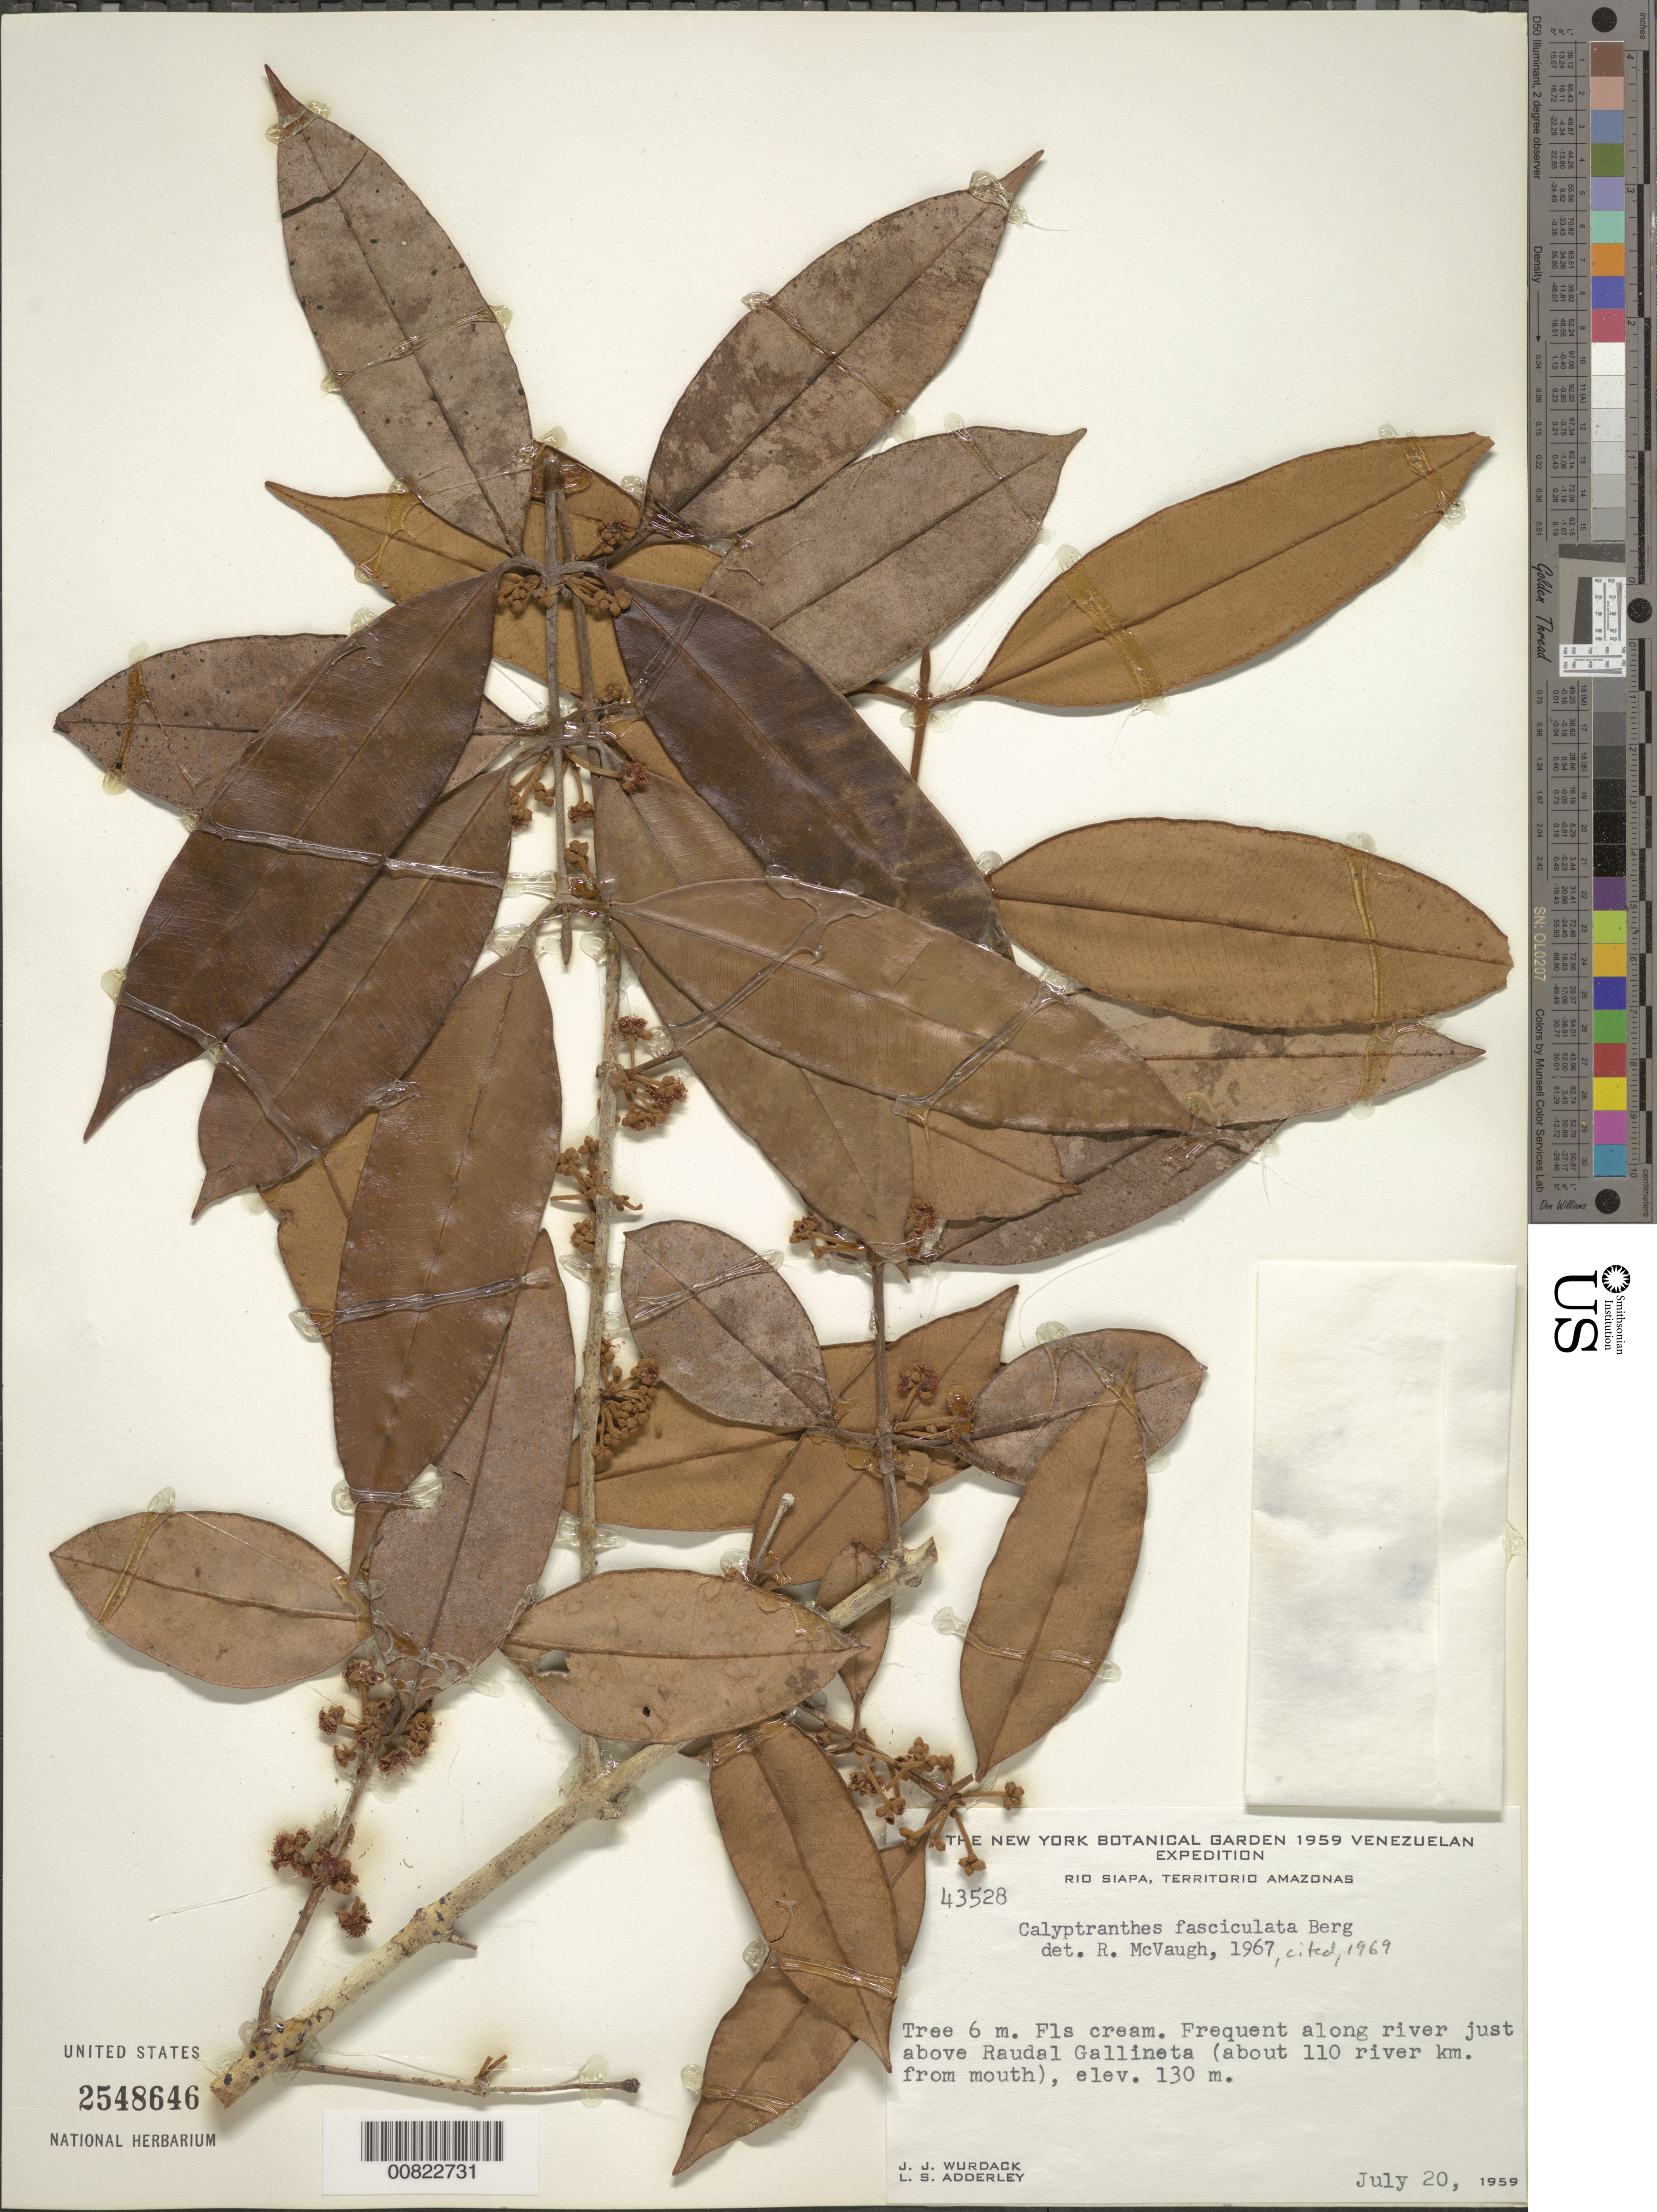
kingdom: Plantae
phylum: Tracheophyta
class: Magnoliopsida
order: Myrtales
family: Myrtaceae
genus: Myrcia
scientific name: Myrcia fasciculata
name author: (O. Berg) K. Campbell & K. Samra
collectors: J. J. Wurdack & L. S. Adderley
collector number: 43528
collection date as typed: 20-Jul-59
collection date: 1959-07-20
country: Venezuela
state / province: Amazonas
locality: Río Siapa, just above Raudal Gallineta (about 110 river km from mouth)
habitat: Along river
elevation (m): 130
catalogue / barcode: US 2548646